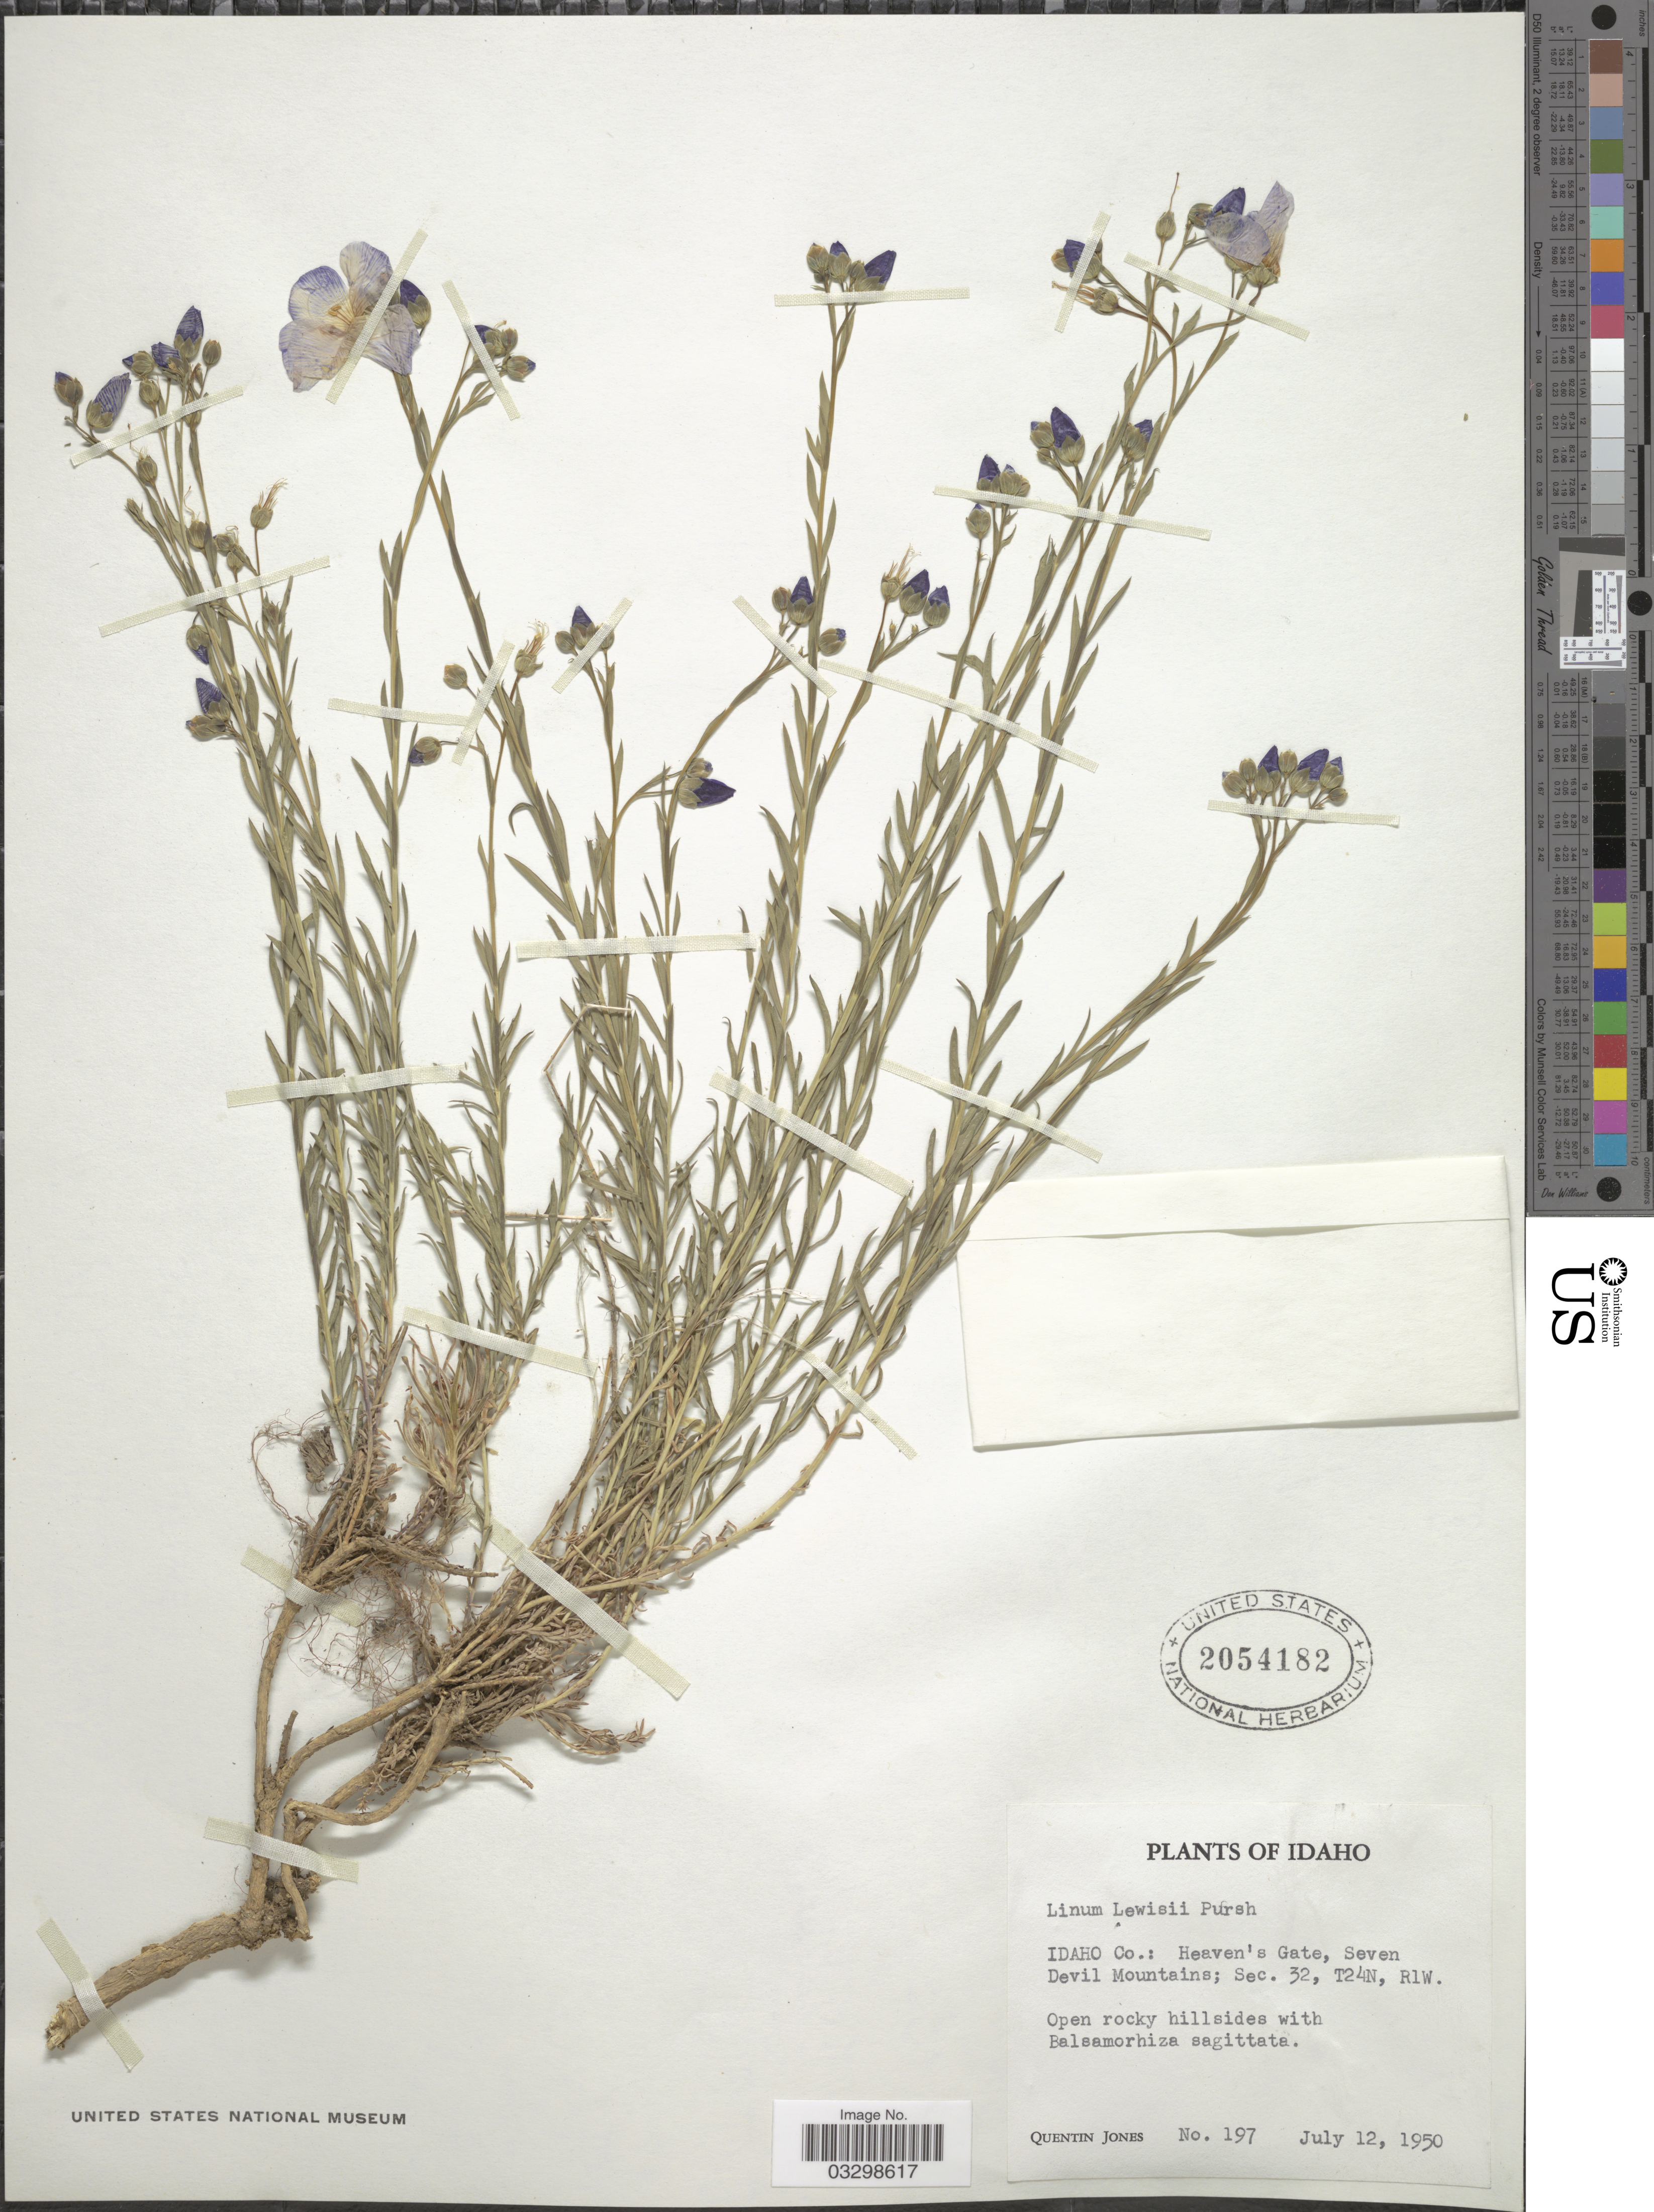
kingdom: Plantae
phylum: Tracheophyta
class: Magnoliopsida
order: Malpighiales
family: Linaceae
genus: Linum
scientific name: Linum lewisii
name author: Pursh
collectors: Q. Jones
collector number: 197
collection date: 1950-07-12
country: United States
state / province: Idaho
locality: Idaho Co.: Heaven's Gate, Seven Devil Mountains; Sec. 32, T24N, R1W.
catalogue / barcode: US 2054182